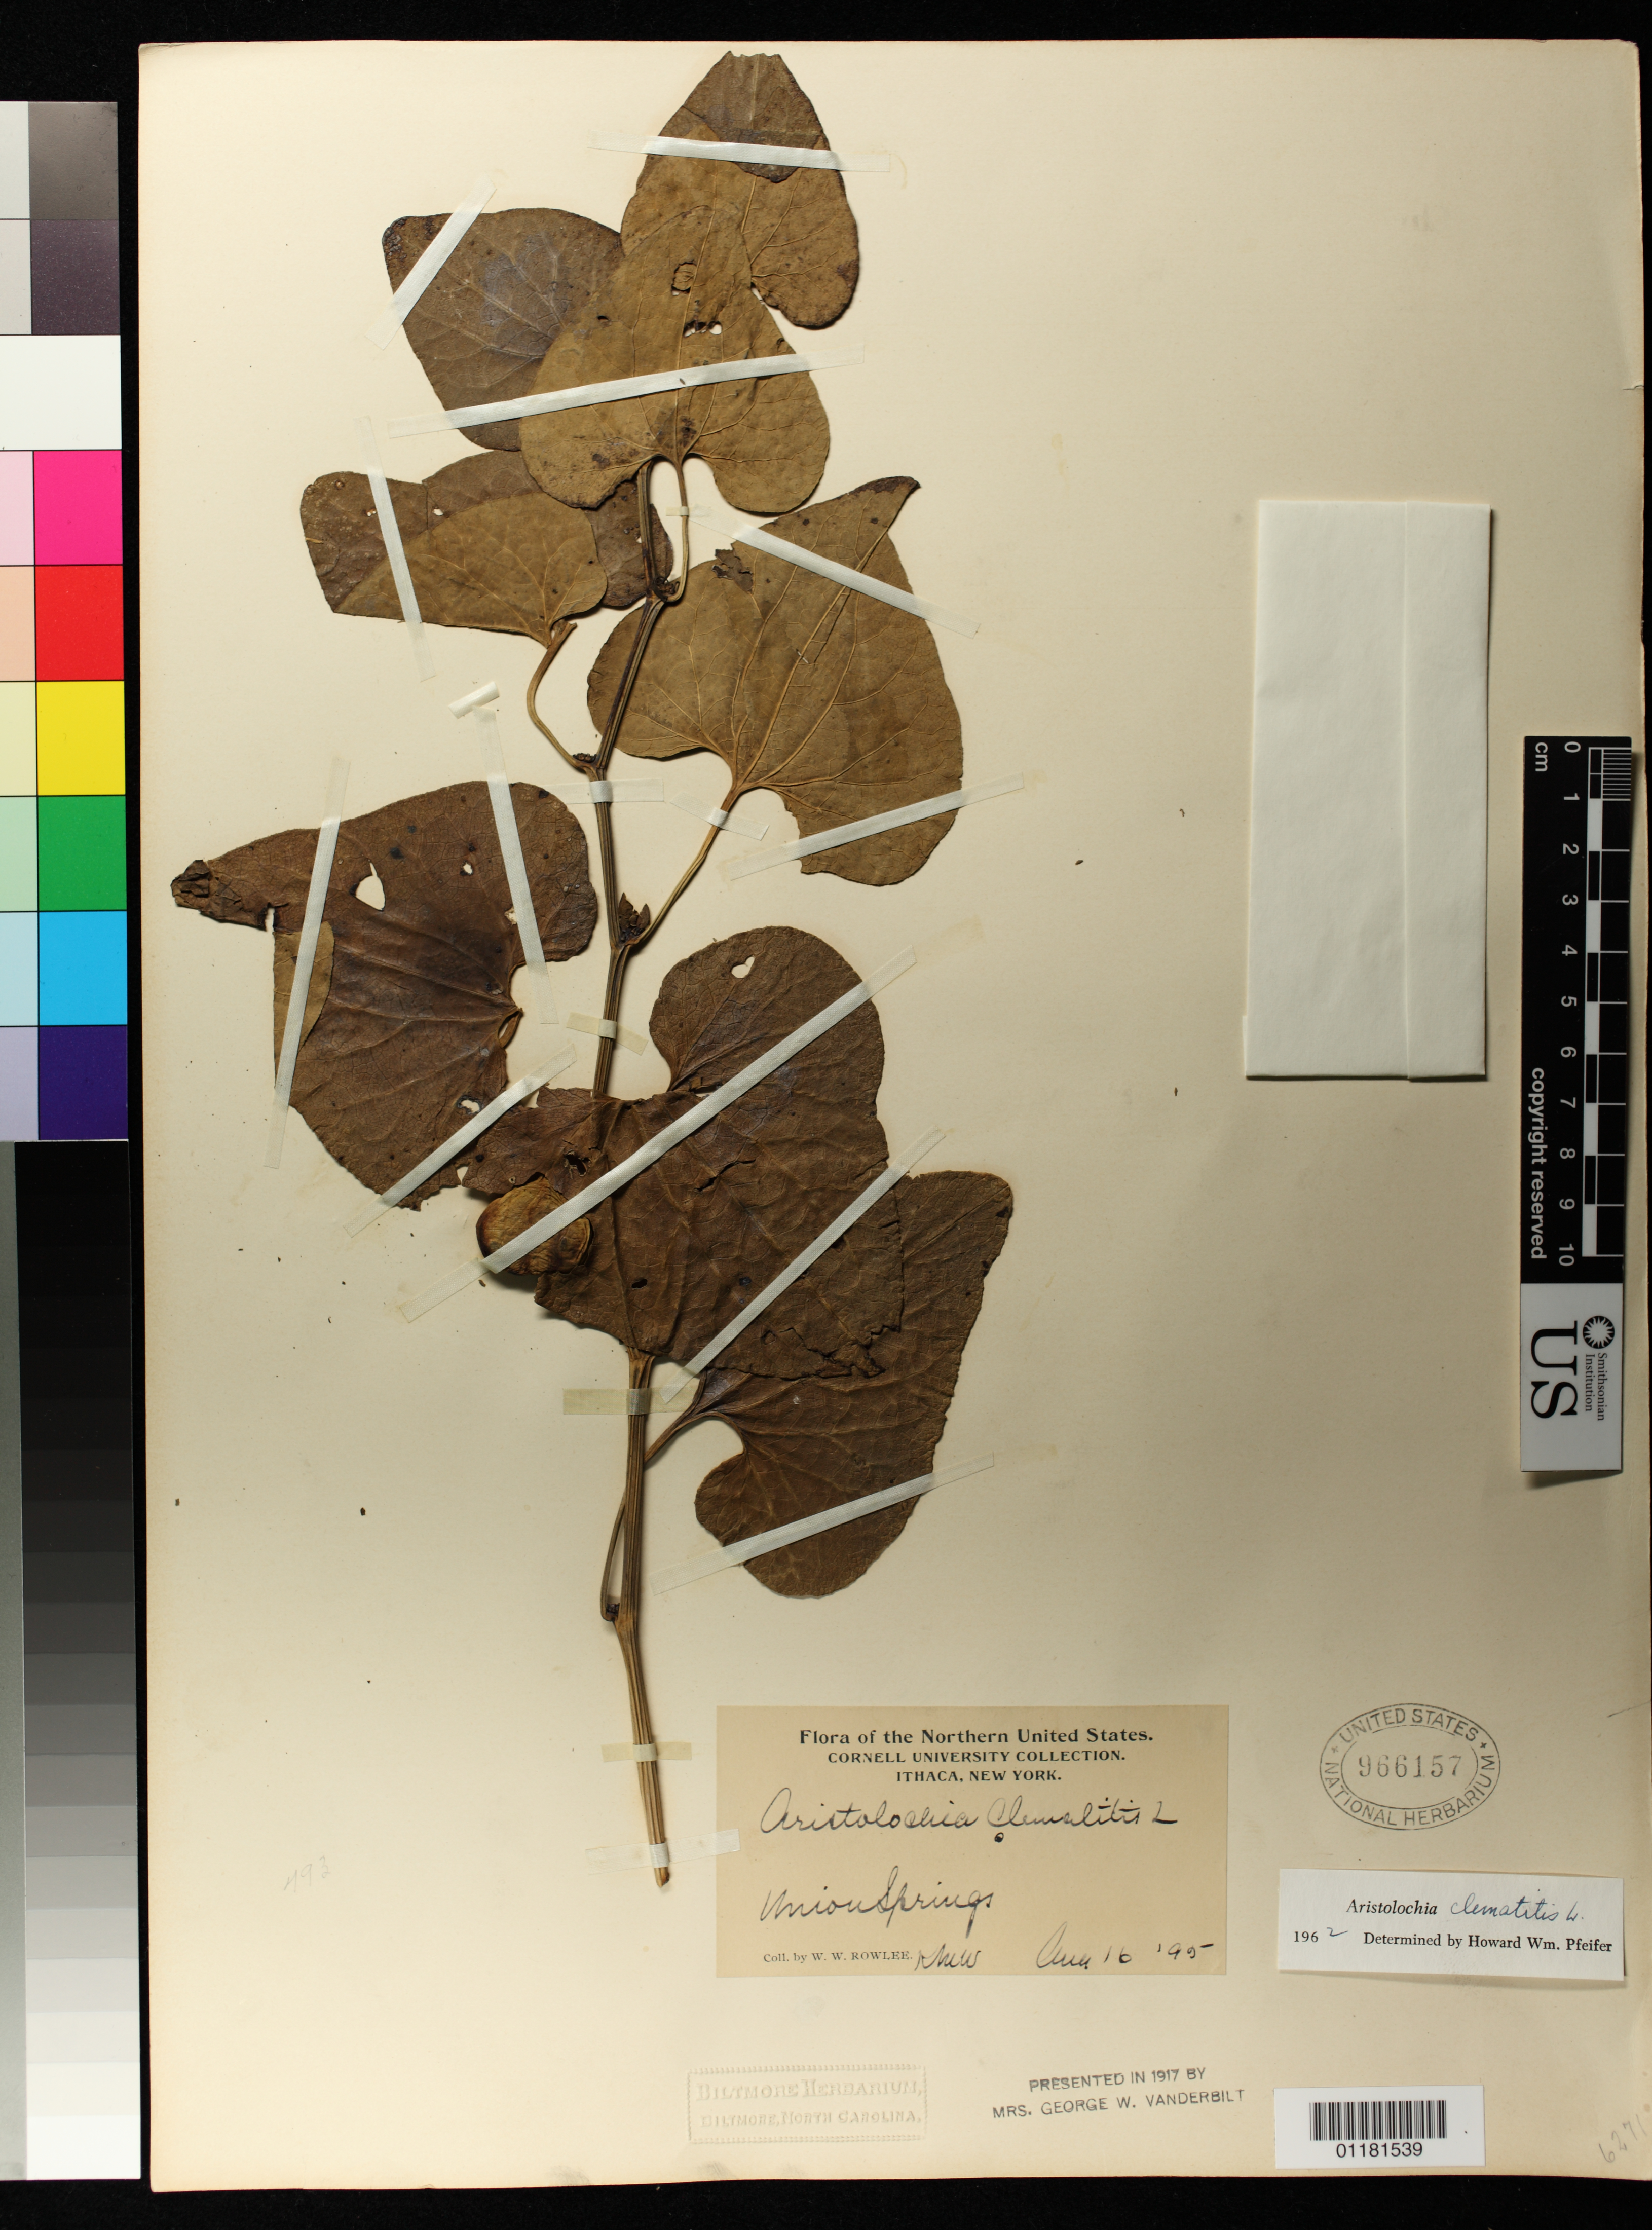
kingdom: Plantae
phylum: Tracheophyta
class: Magnoliopsida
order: Piperales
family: Aristolochiaceae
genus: Aristolochia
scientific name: Aristolochia clematitis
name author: L.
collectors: W. W. Rowlee & K. M. Wiegand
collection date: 1895-08-16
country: United States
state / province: New York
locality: Union Springs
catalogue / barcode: US 966157